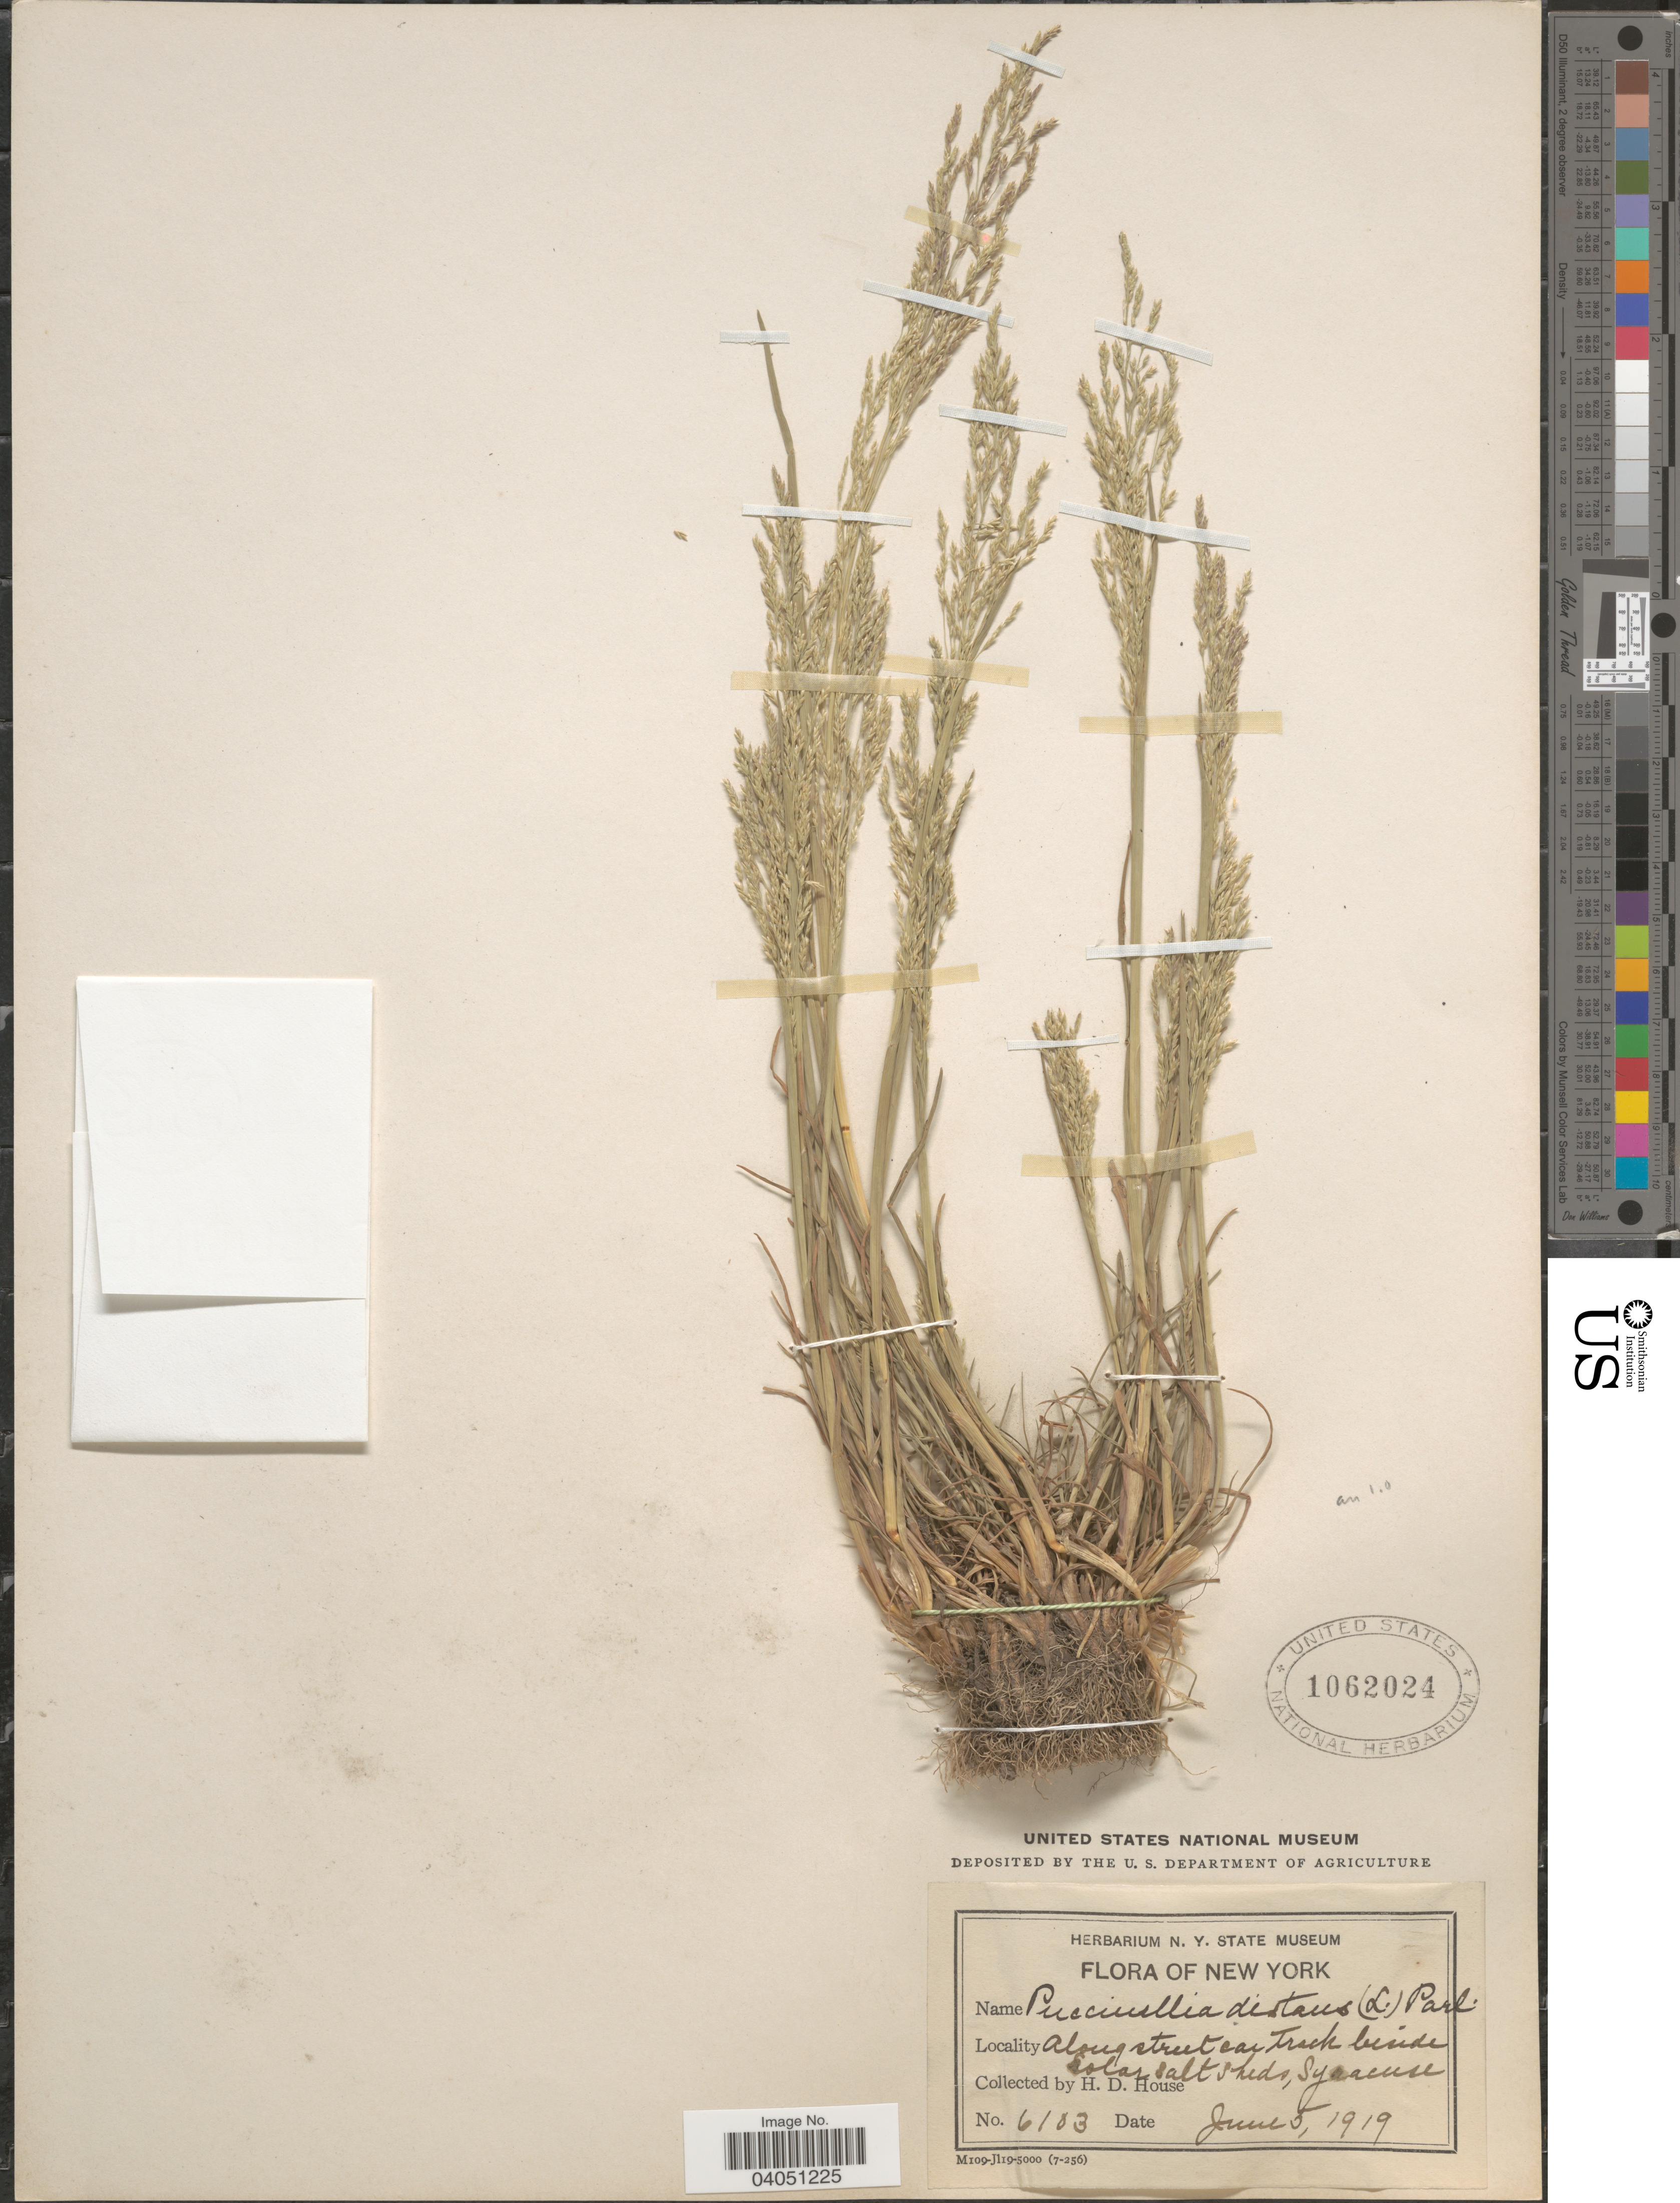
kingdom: Plantae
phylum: Tracheophyta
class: Liliopsida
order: Poales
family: Poaceae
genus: Puccinellia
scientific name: Puccinellia distans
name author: (Jacq.) Parl.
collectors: H. D. House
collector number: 6103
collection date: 1919-06-05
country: United States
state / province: New York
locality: Along street car track beside Golas Salt Sheds, Syacuse.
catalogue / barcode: US 1062024